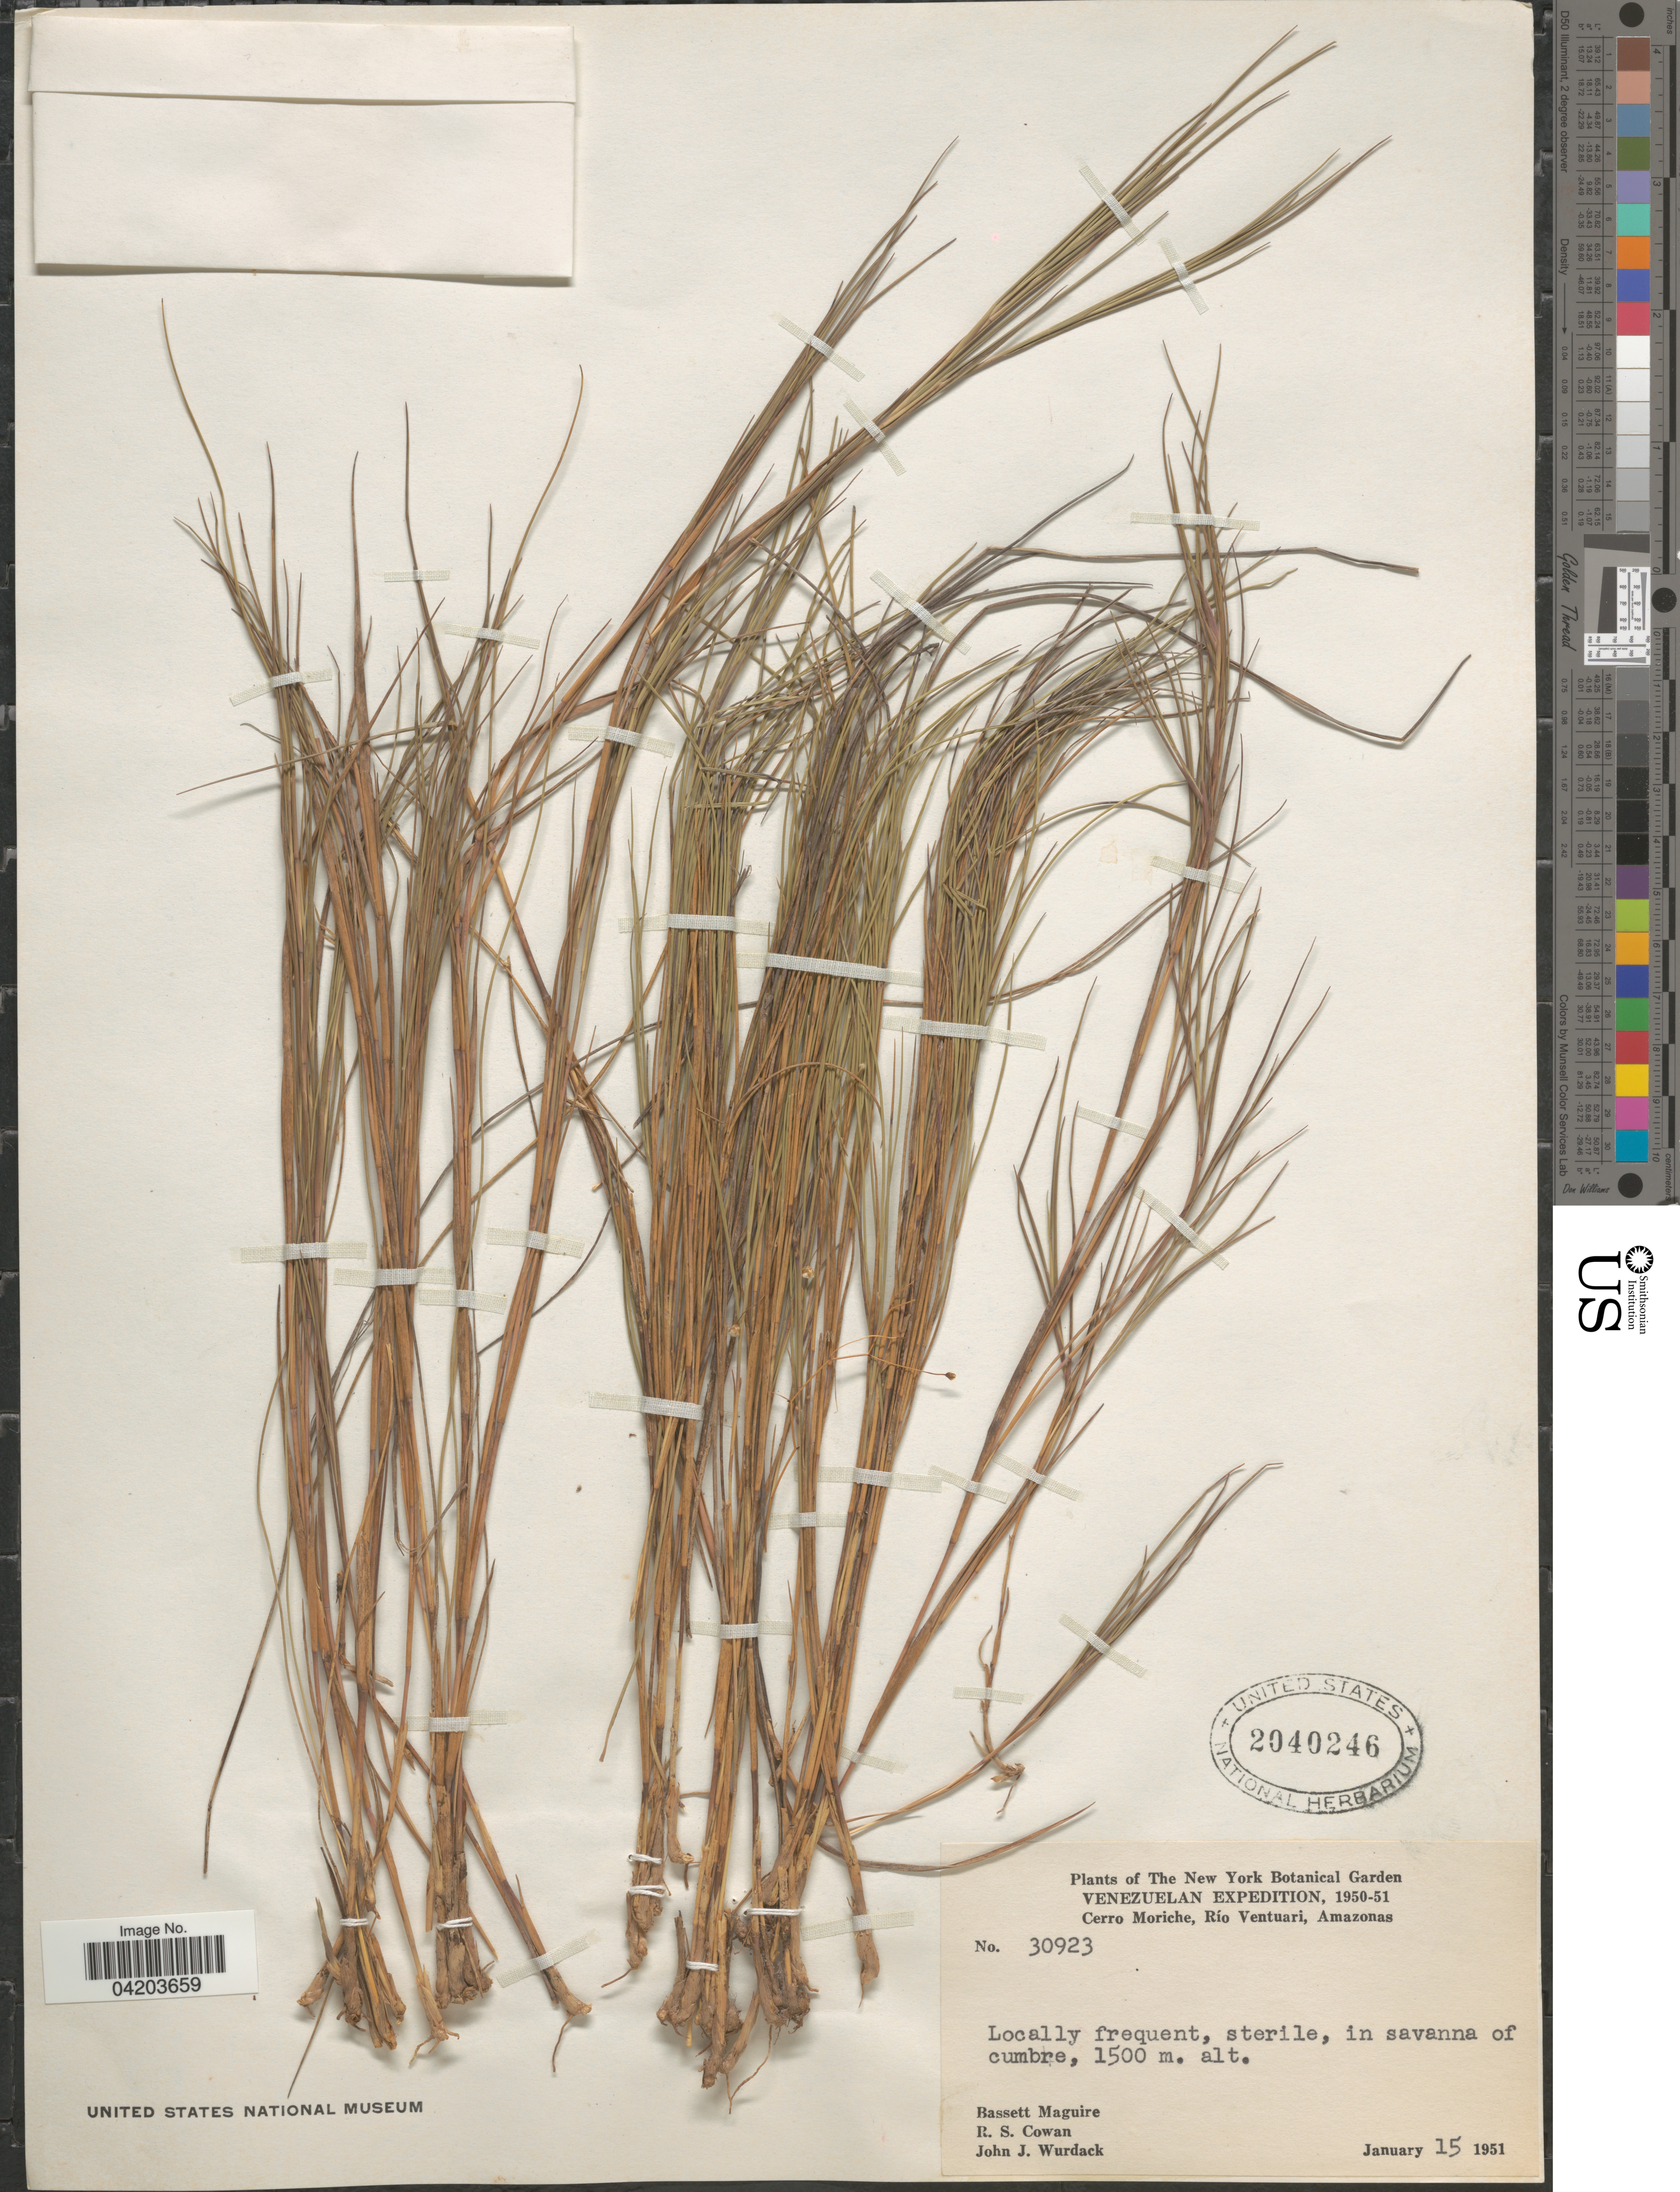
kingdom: Plantae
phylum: Tracheophyta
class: Liliopsida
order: Poales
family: Poaceae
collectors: B. Maguire, R. S. Cowan & J. J. Wurdack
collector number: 30923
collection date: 1951-01-15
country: Venezuela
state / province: Amazonas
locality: Venezuelan Expedition, 1950-51. Cerro Moriche, Río Ventuari.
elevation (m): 1500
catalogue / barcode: US 2040246